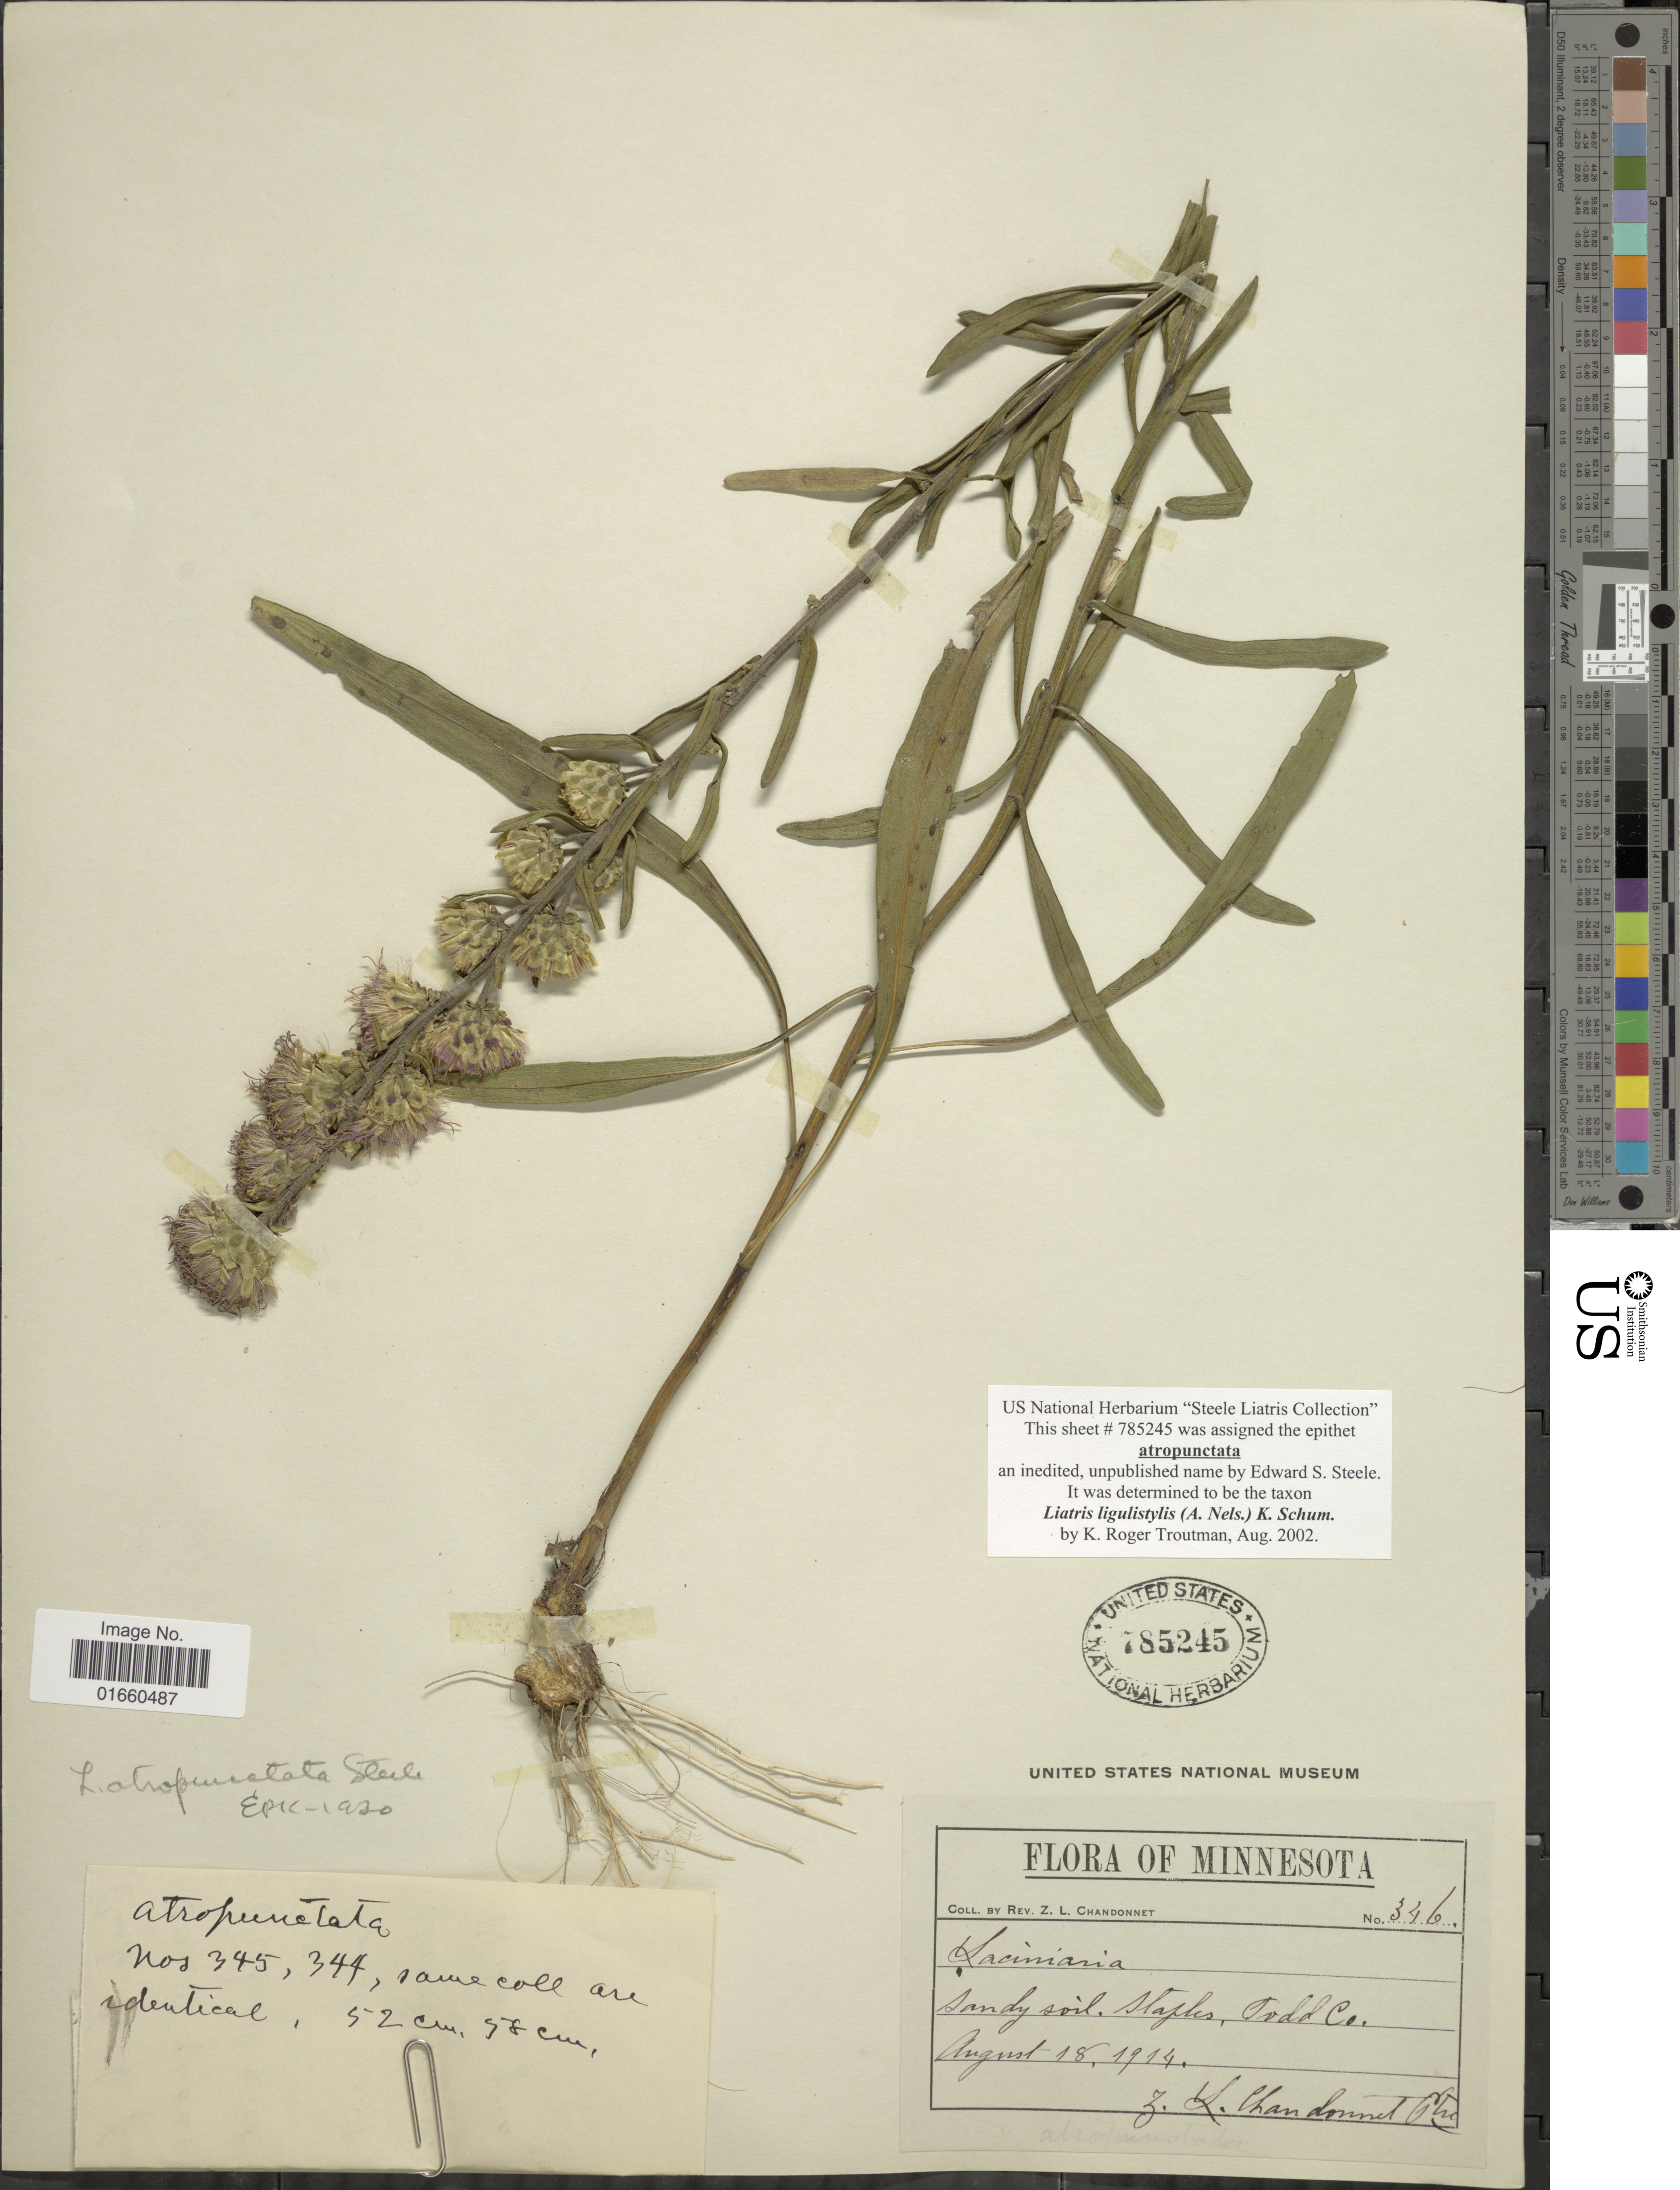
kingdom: Plantae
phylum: Tracheophyta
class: Magnoliopsida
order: Asterales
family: Asteraceae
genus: Liatris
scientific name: Liatris ligulistylis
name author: (A. Nelson) K. Schum.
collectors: Z. Chandonnet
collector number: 346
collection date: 1914-08-18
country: United States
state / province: Minnesota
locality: Staples, Todd Co.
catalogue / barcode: US 785245